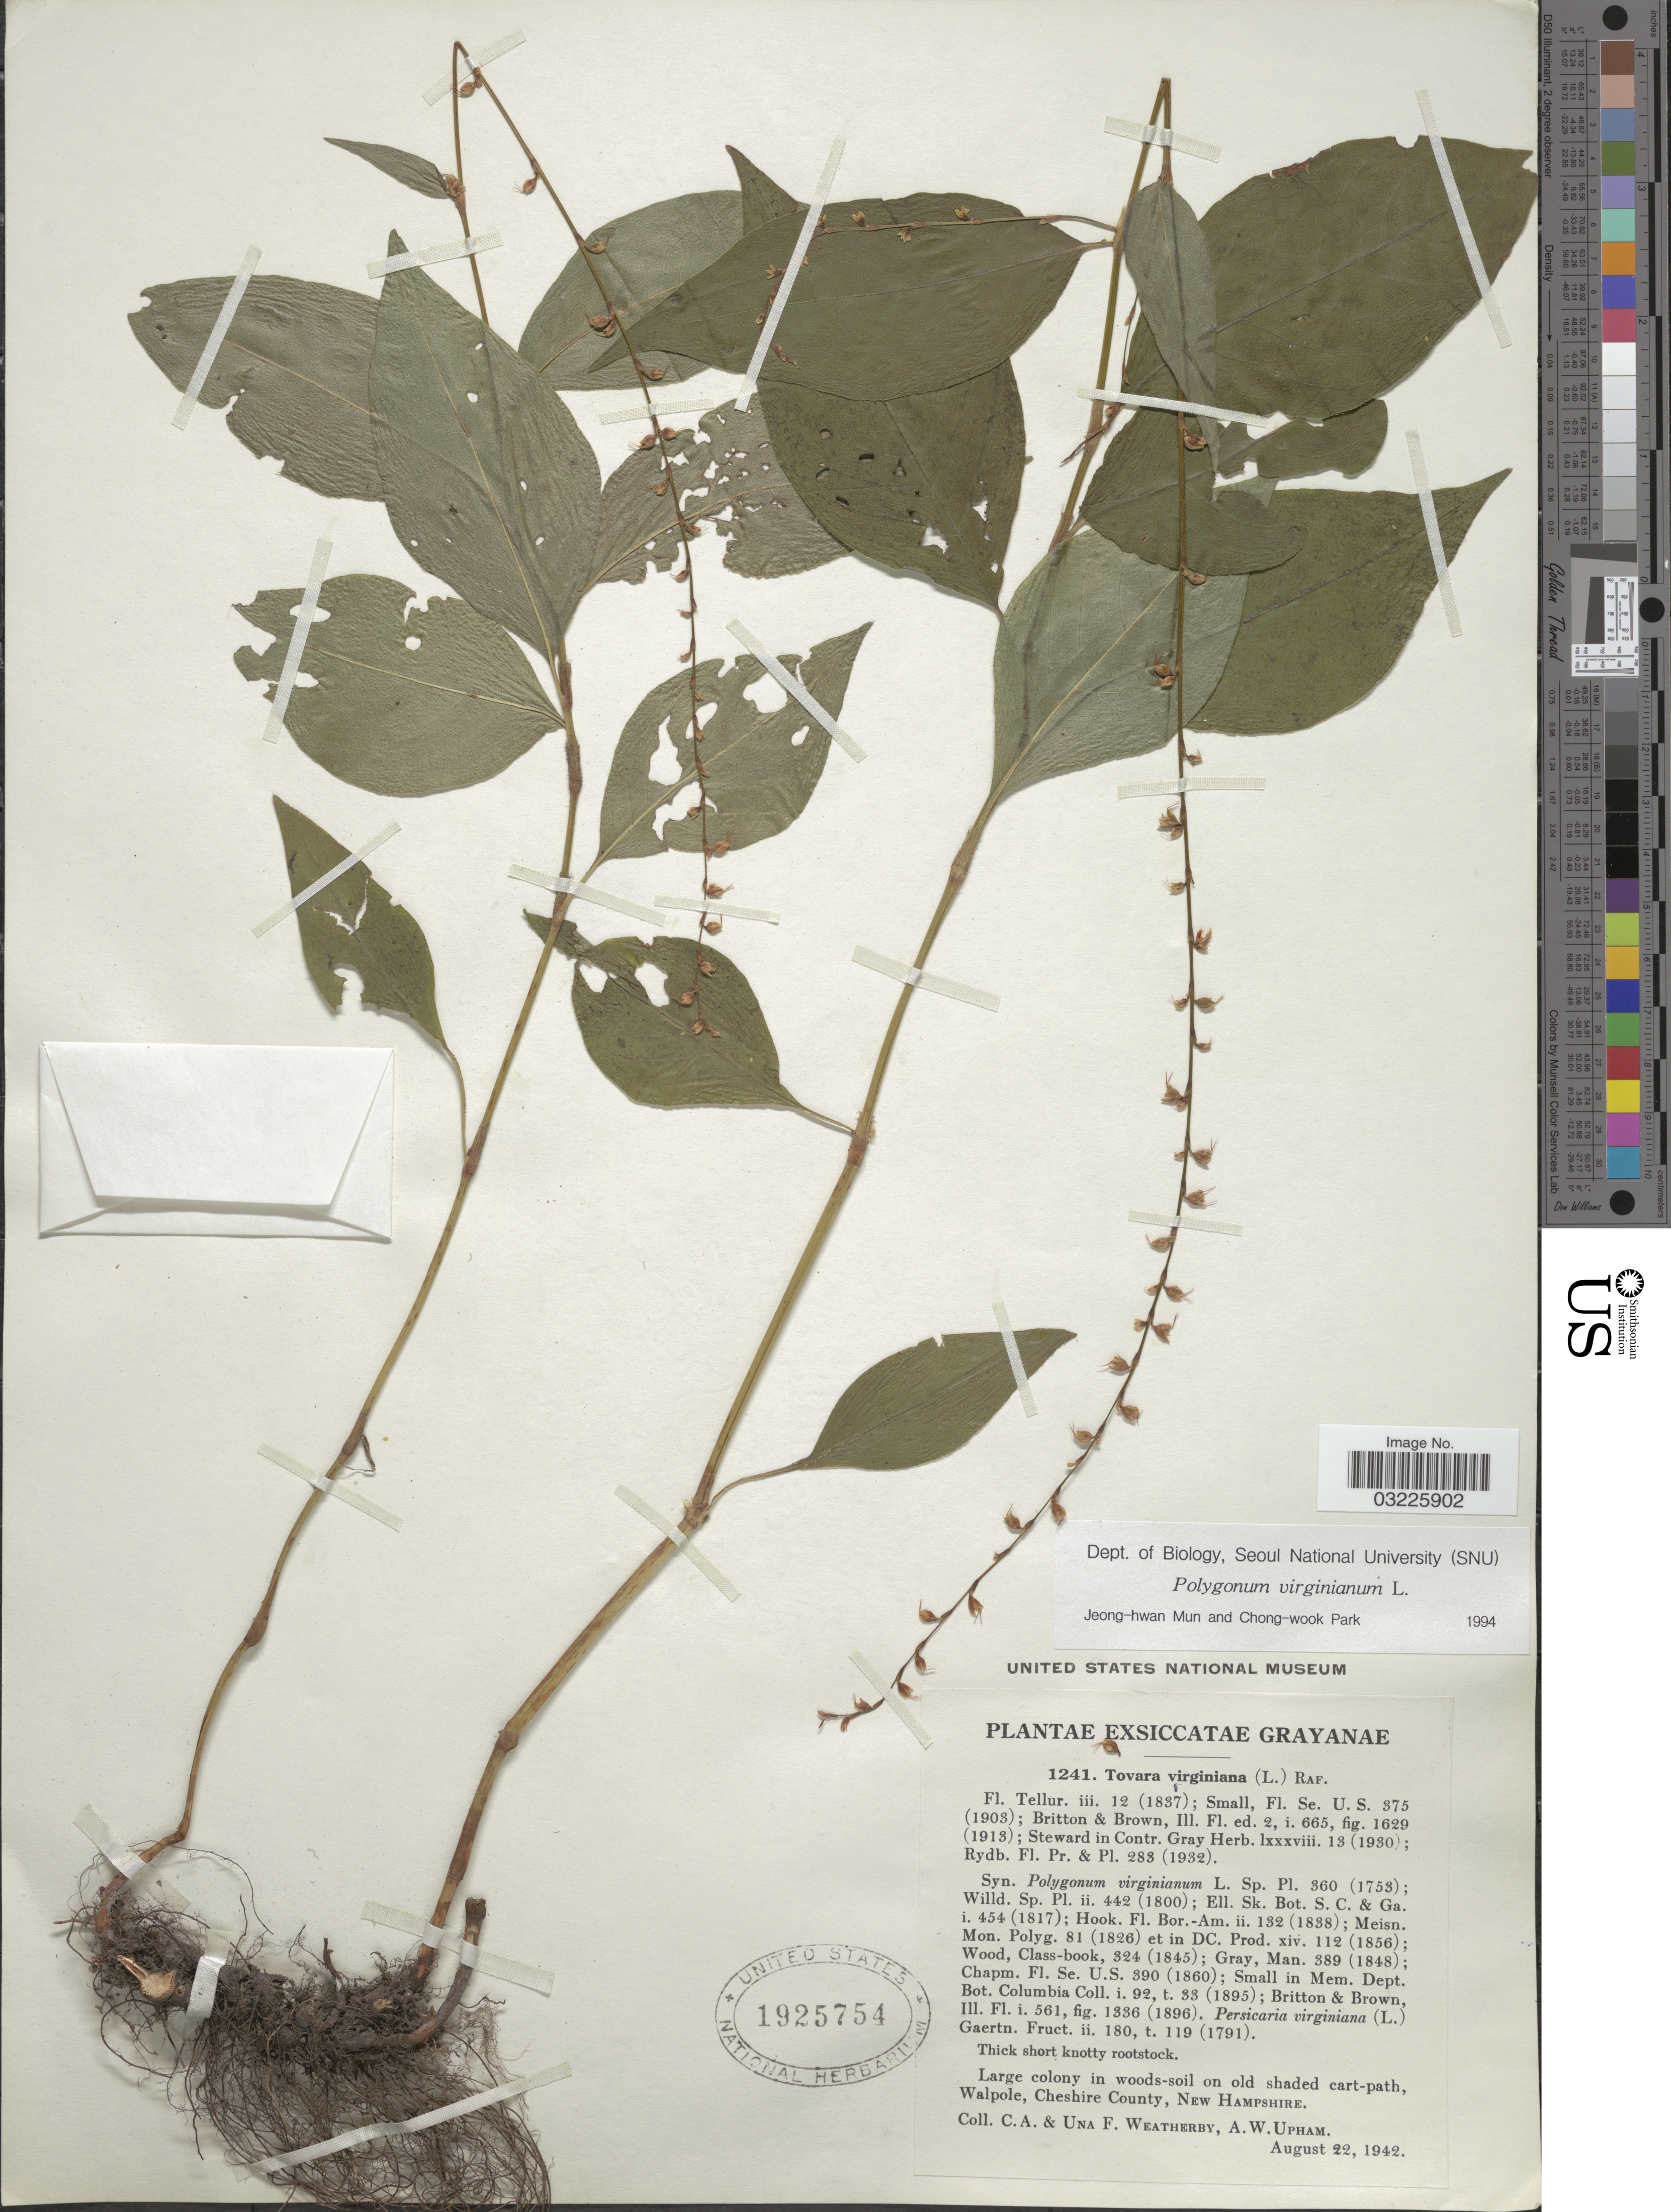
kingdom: Plantae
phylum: Tracheophyta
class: Magnoliopsida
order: Caryophyllales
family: Polygonaceae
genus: Persicaria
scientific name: Persicaria virginiana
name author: (L.) Gaertn.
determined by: Atha, D. E.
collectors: C. A. Weatherby, U. Weatherby & A. Upham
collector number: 1241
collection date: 1942-08-22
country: United States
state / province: New Hampshire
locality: Walpole, Cheshire County.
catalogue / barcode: US 1925754